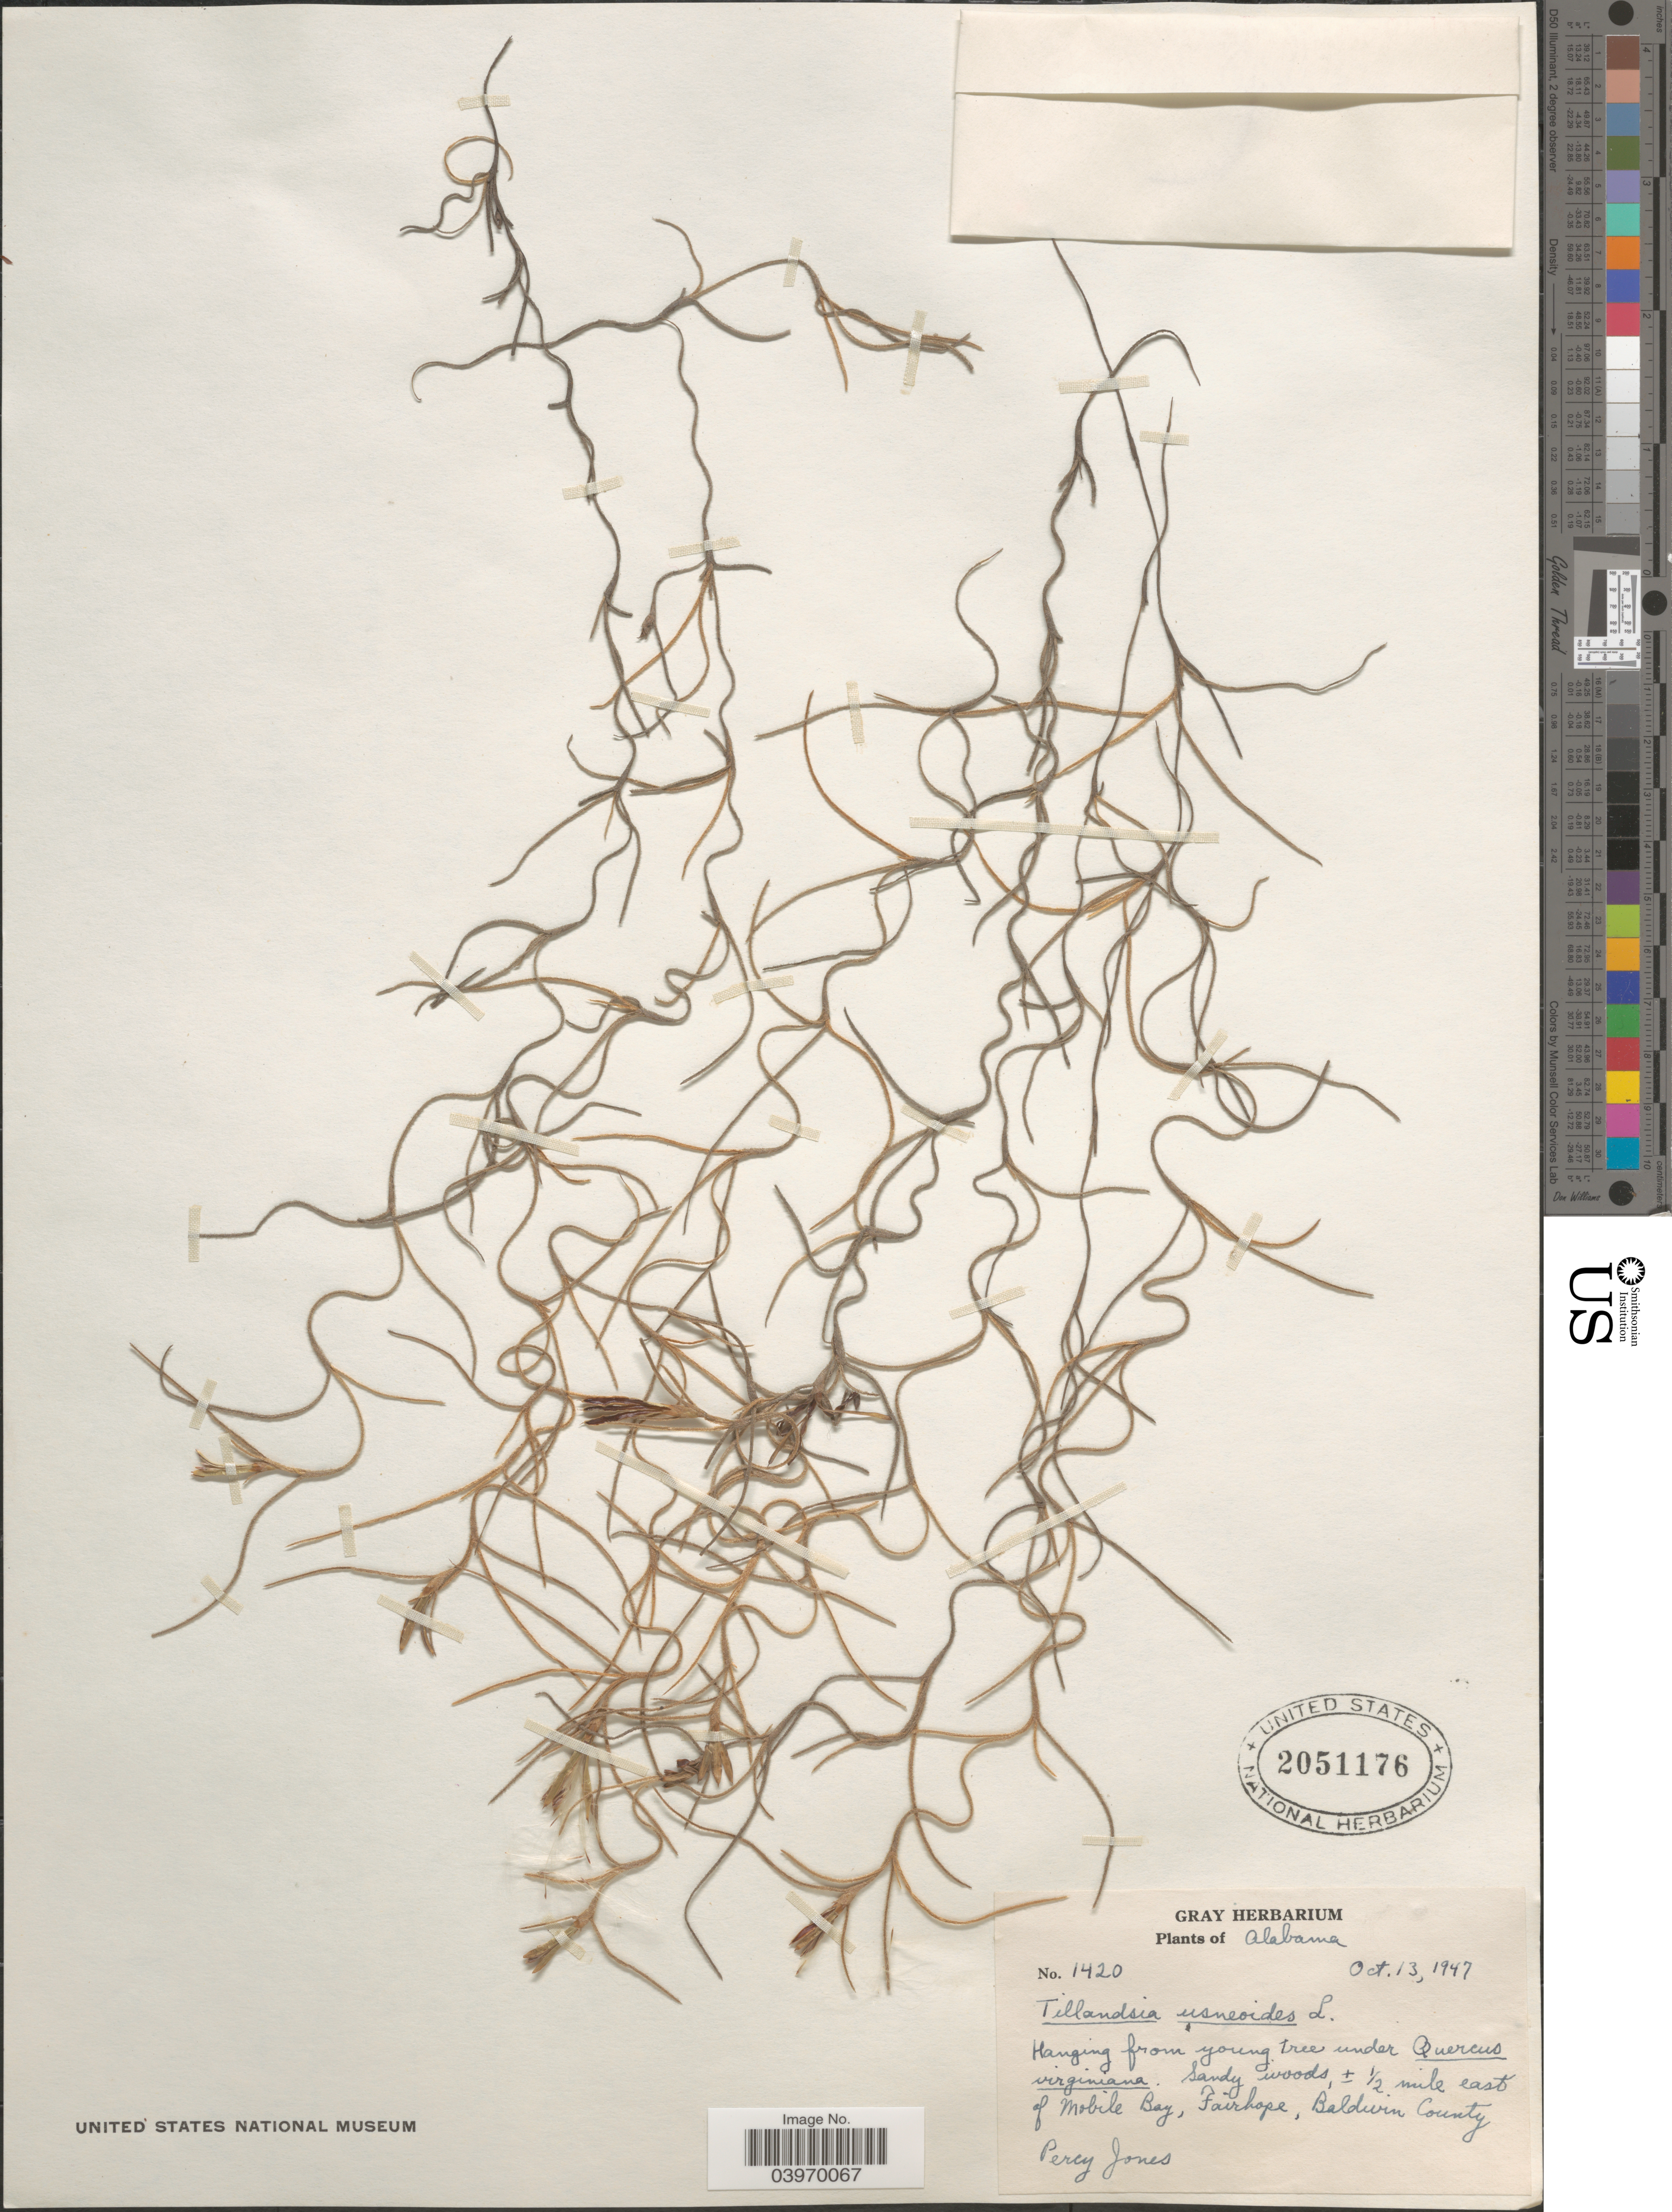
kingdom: Plantae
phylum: Tracheophyta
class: Liliopsida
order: Poales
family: Bromeliaceae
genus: Tillandsia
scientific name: Tillandsia usneoides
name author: (L.) L.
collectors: P. Jones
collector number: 1420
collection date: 1947-10-13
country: United States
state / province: Alabama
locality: Sandy woods, ± ½ mile east of Mobile Bay, Fairhope, Baldwin County.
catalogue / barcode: US 2051176